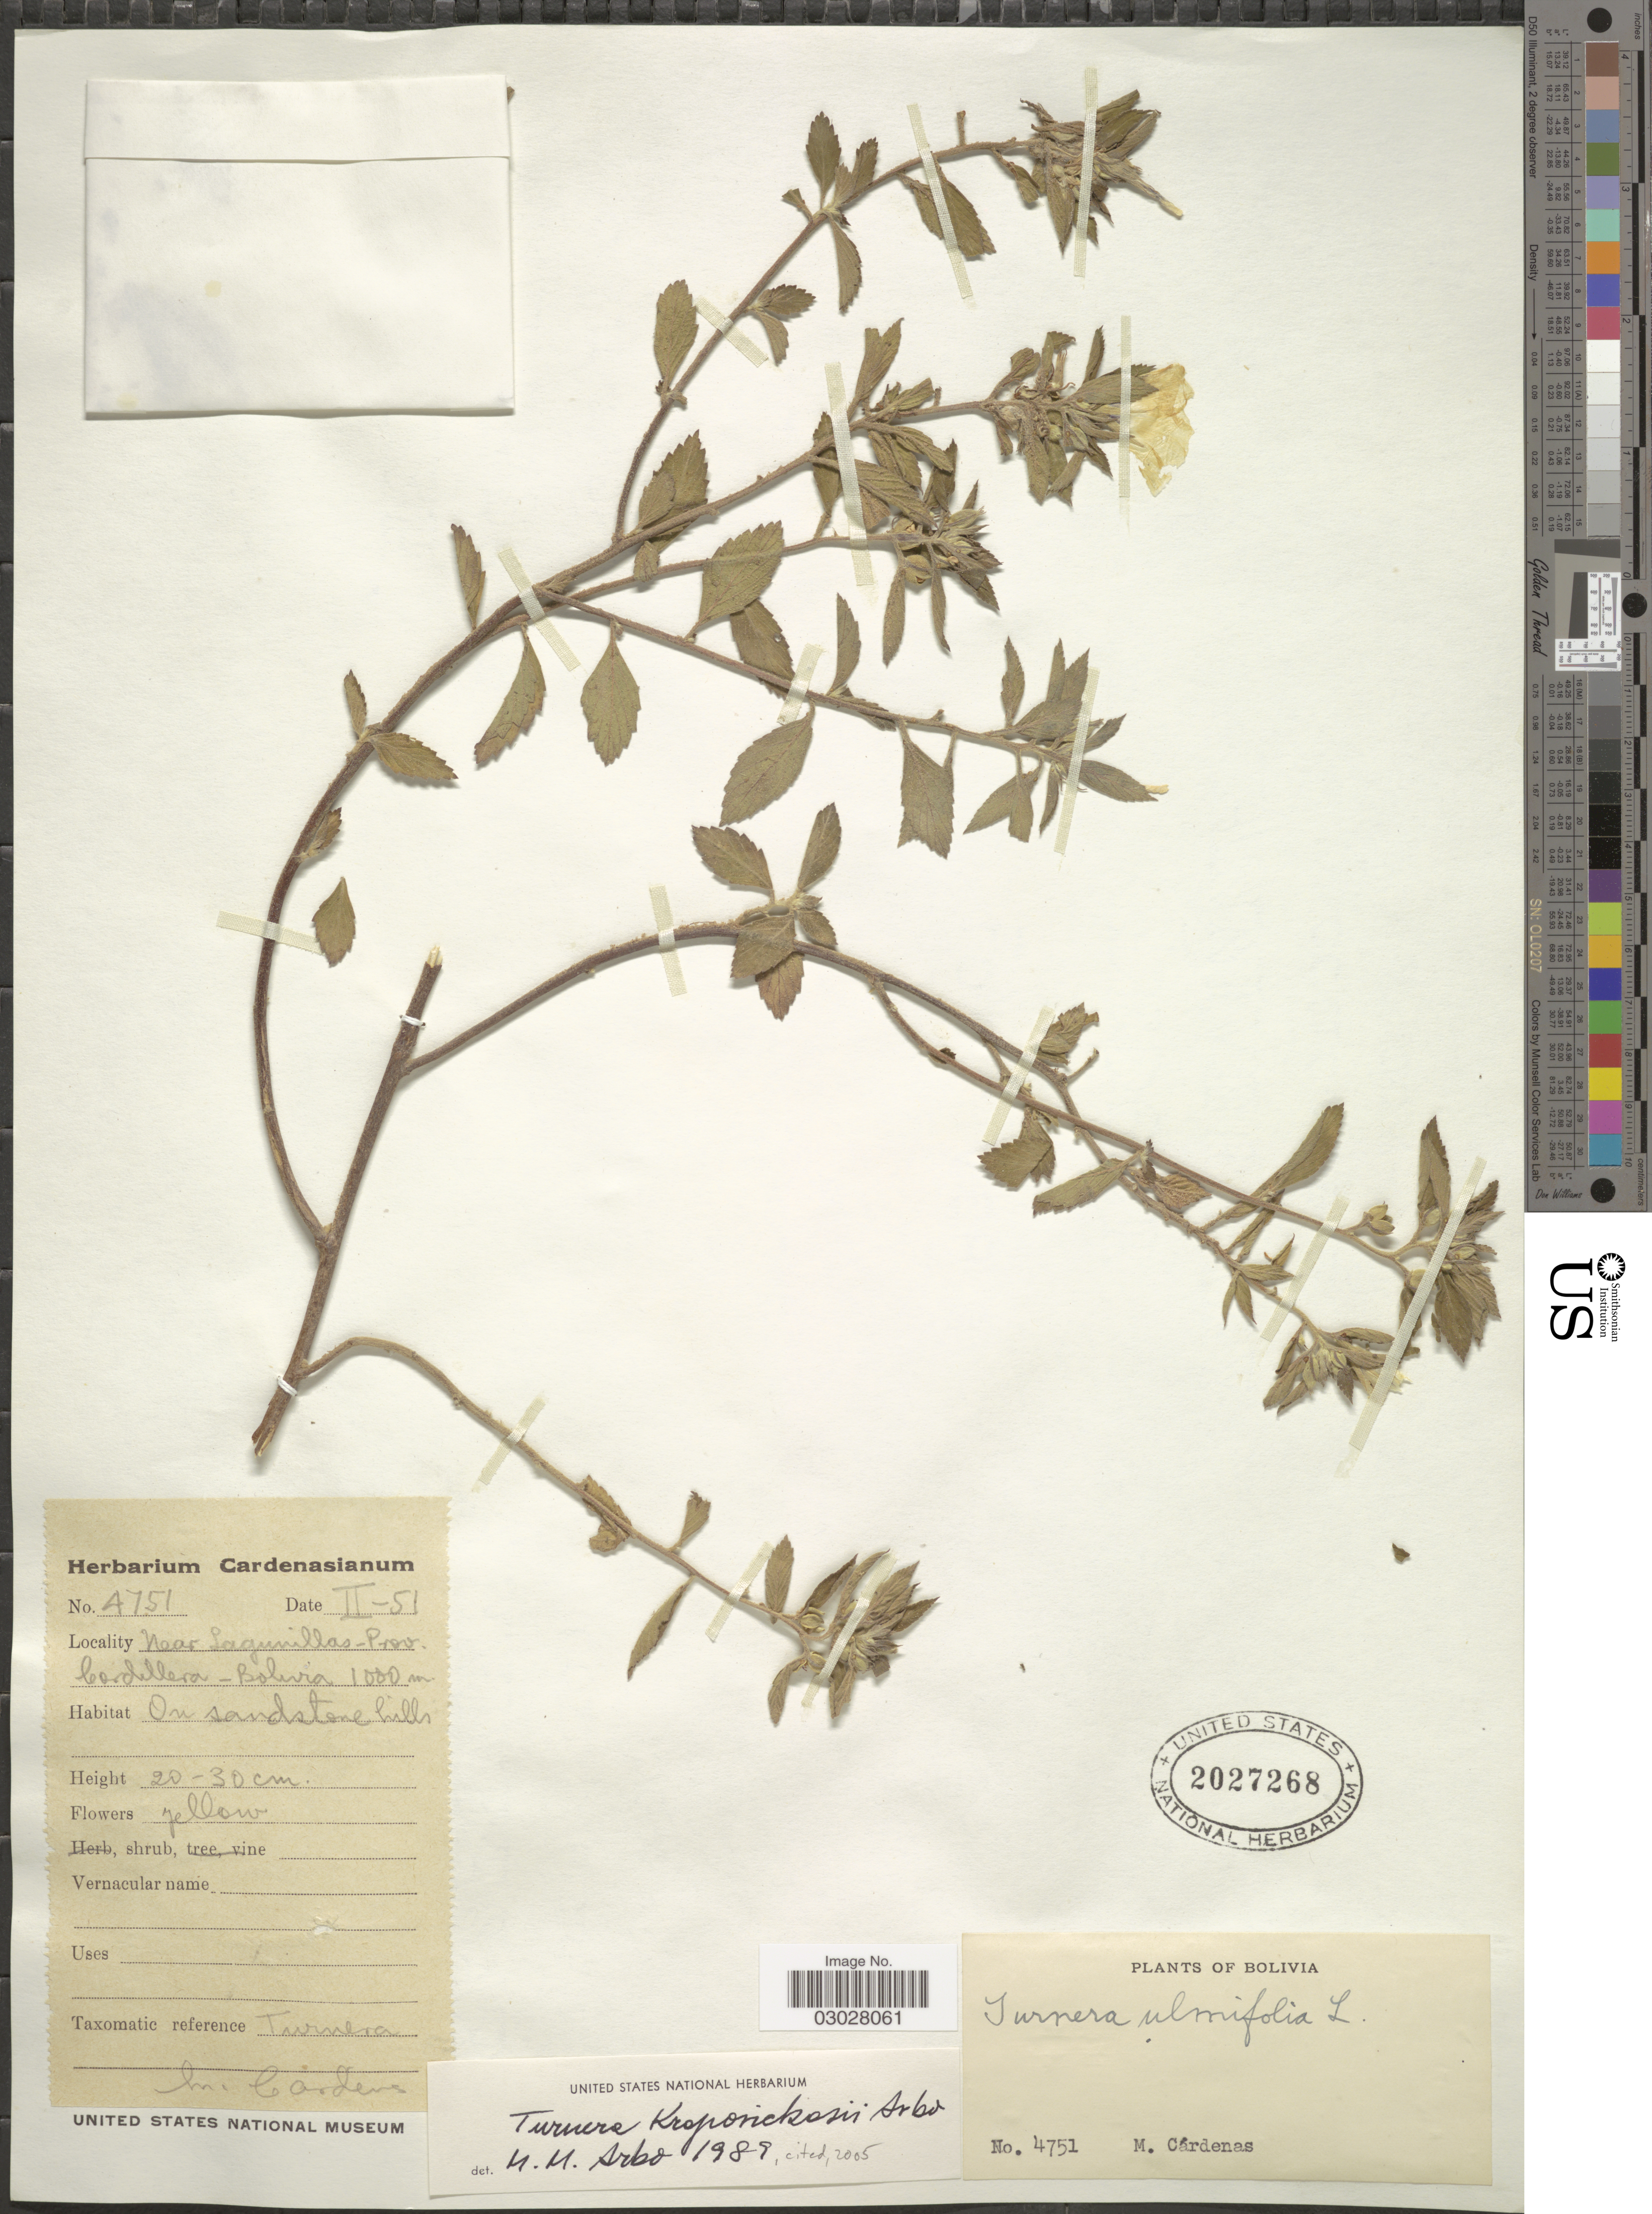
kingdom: Plantae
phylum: Tracheophyta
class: Magnoliopsida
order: Malpighiales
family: Turneraceae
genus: Turnera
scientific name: Turnera krapovickasii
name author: Arbo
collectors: M. Cárdenas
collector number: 4751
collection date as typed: Transcribed d/m/y: /2/51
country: Bolivia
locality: Near Lagunillas - Prov. Cordillera.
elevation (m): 1000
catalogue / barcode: US 2027268